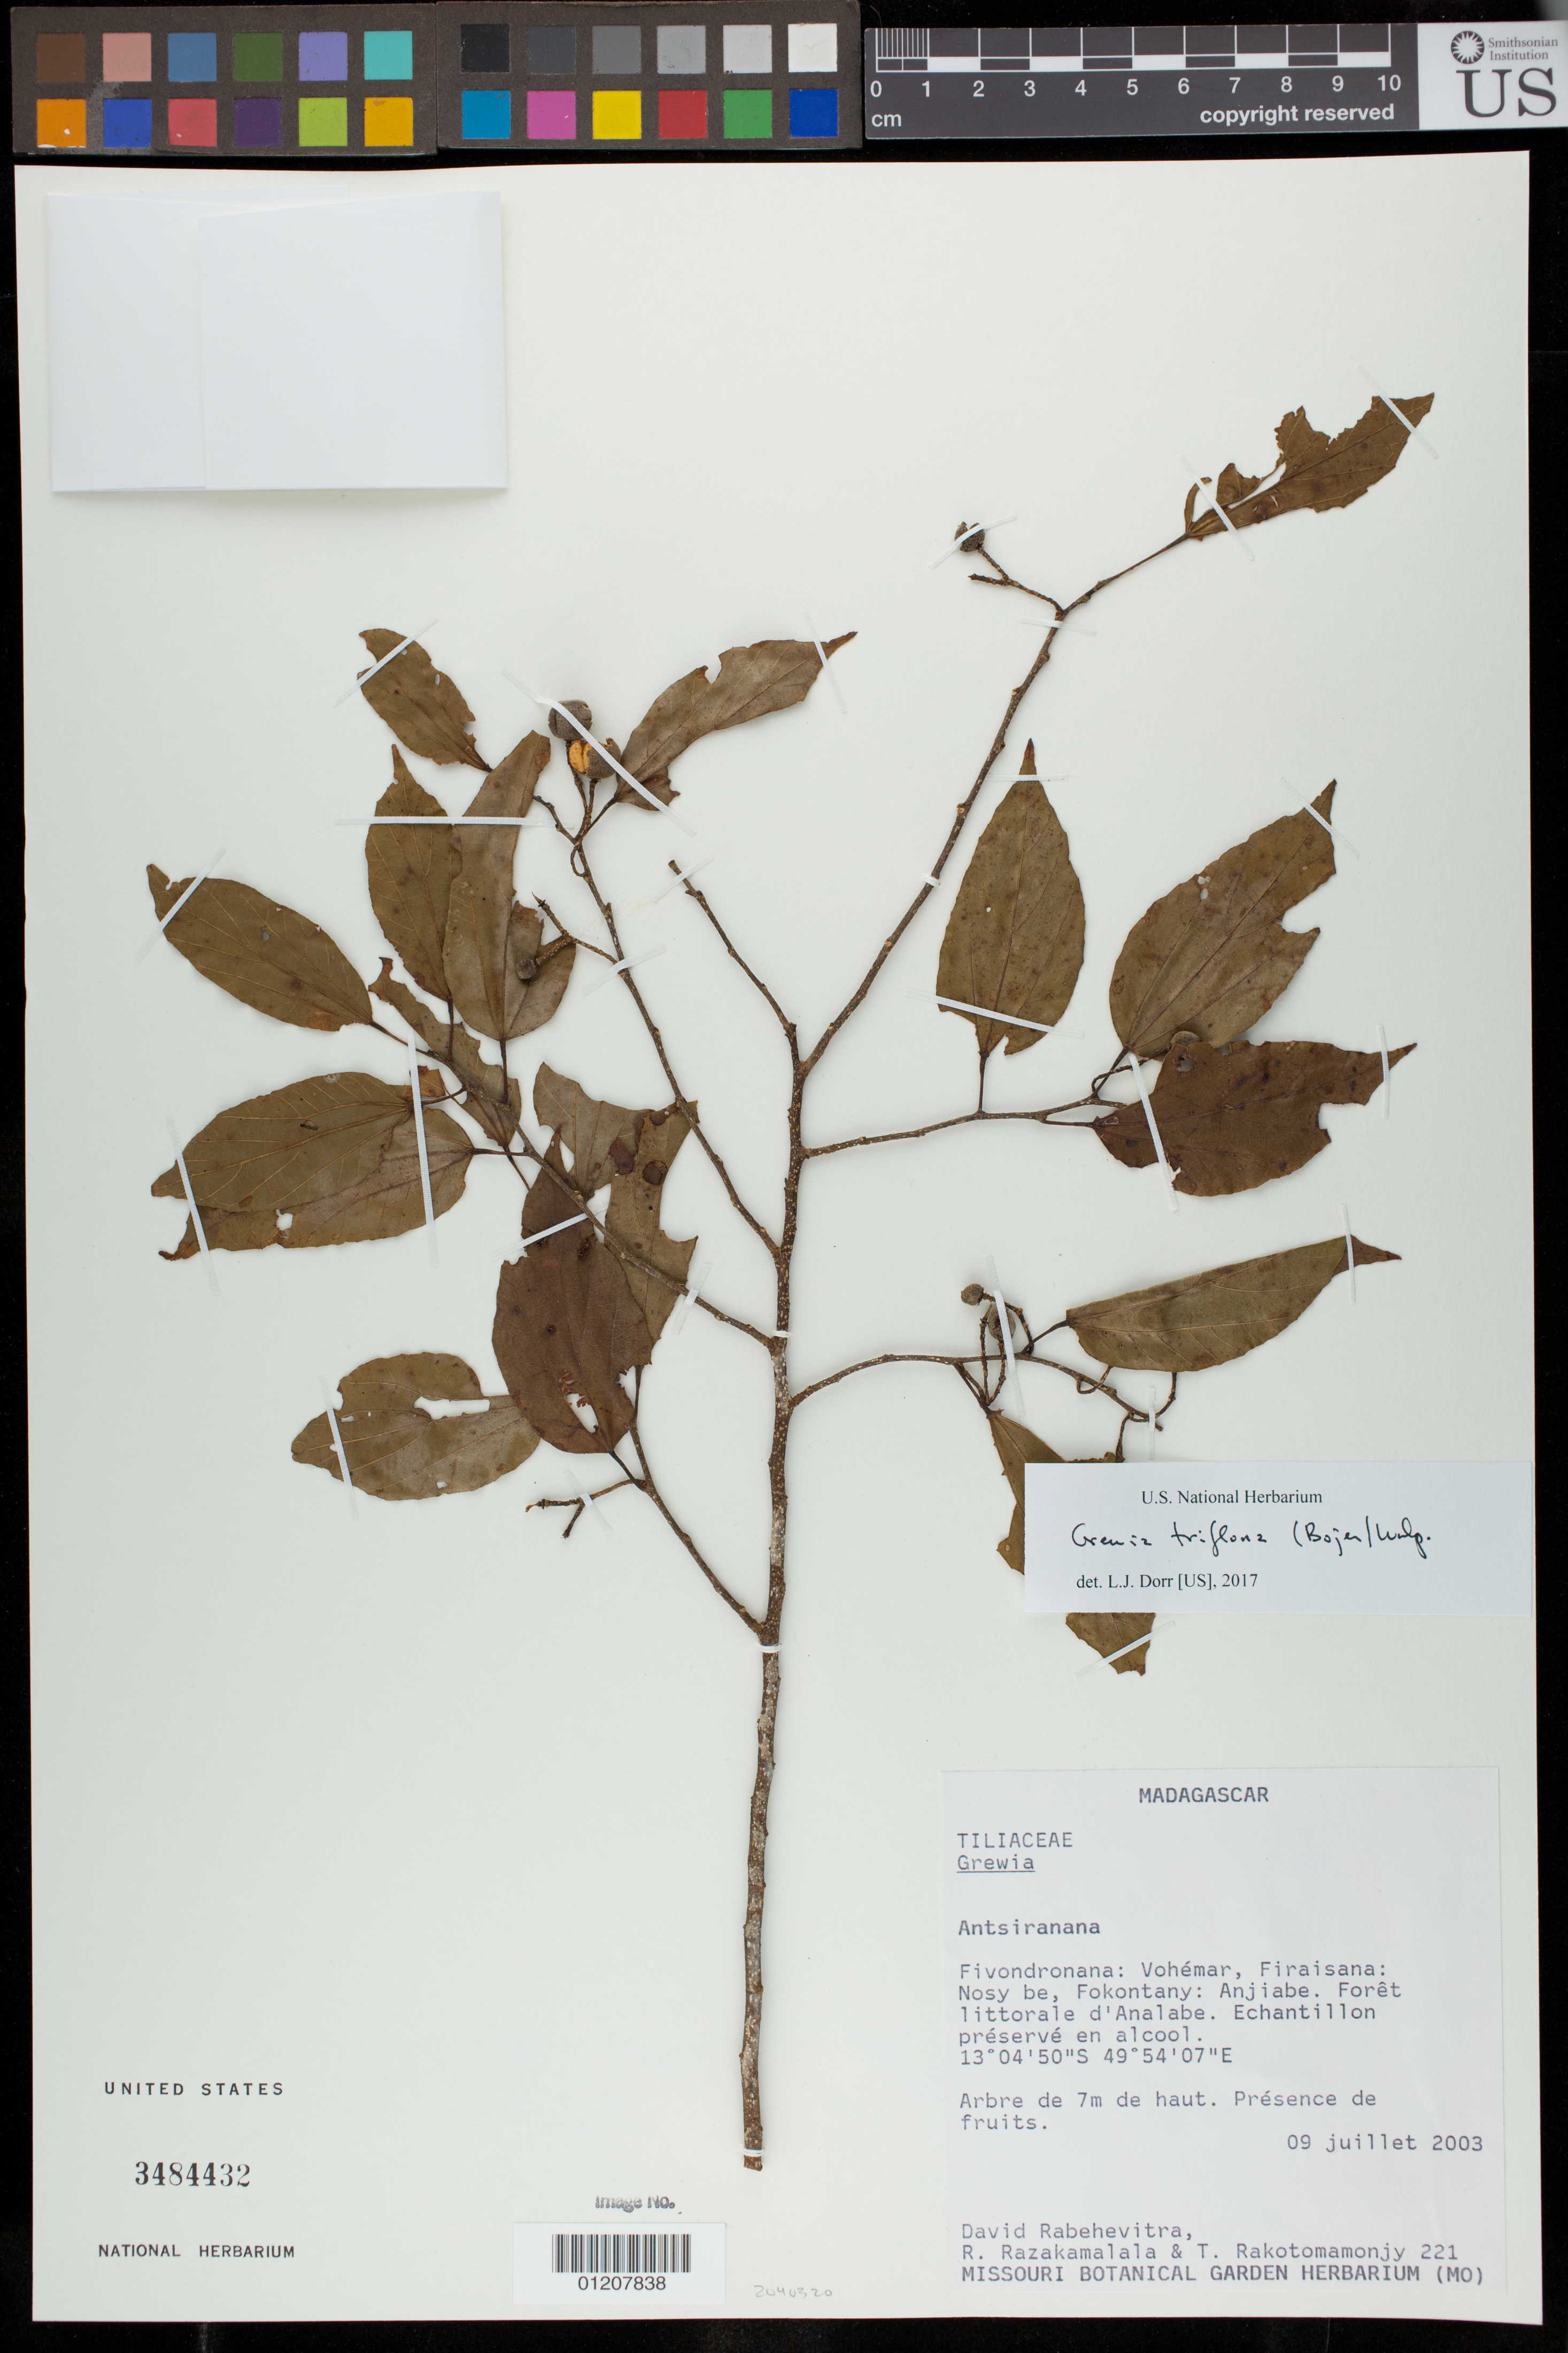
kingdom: Plantae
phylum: Tracheophyta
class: Magnoliopsida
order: Malvales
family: Malvaceae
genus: Grewia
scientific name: Grewia triflora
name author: (Bojer) Walp.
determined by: Dorr, L. J., (BOT), Smithsonian Institution - National Museum of Natural History (UNITED STATES)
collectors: D. Rabehevitra, R. Razakamalala & T. Rakotomamonjy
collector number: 221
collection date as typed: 07 Sep 2003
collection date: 2003-09-07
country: Madagascar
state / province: Sava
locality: Antsiranana. Fivondronana: Vohémar, Firaisana: Nosy be, Fokontany: Anjiabe. Forêt littorale d'Analabe.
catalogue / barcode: US 3484432